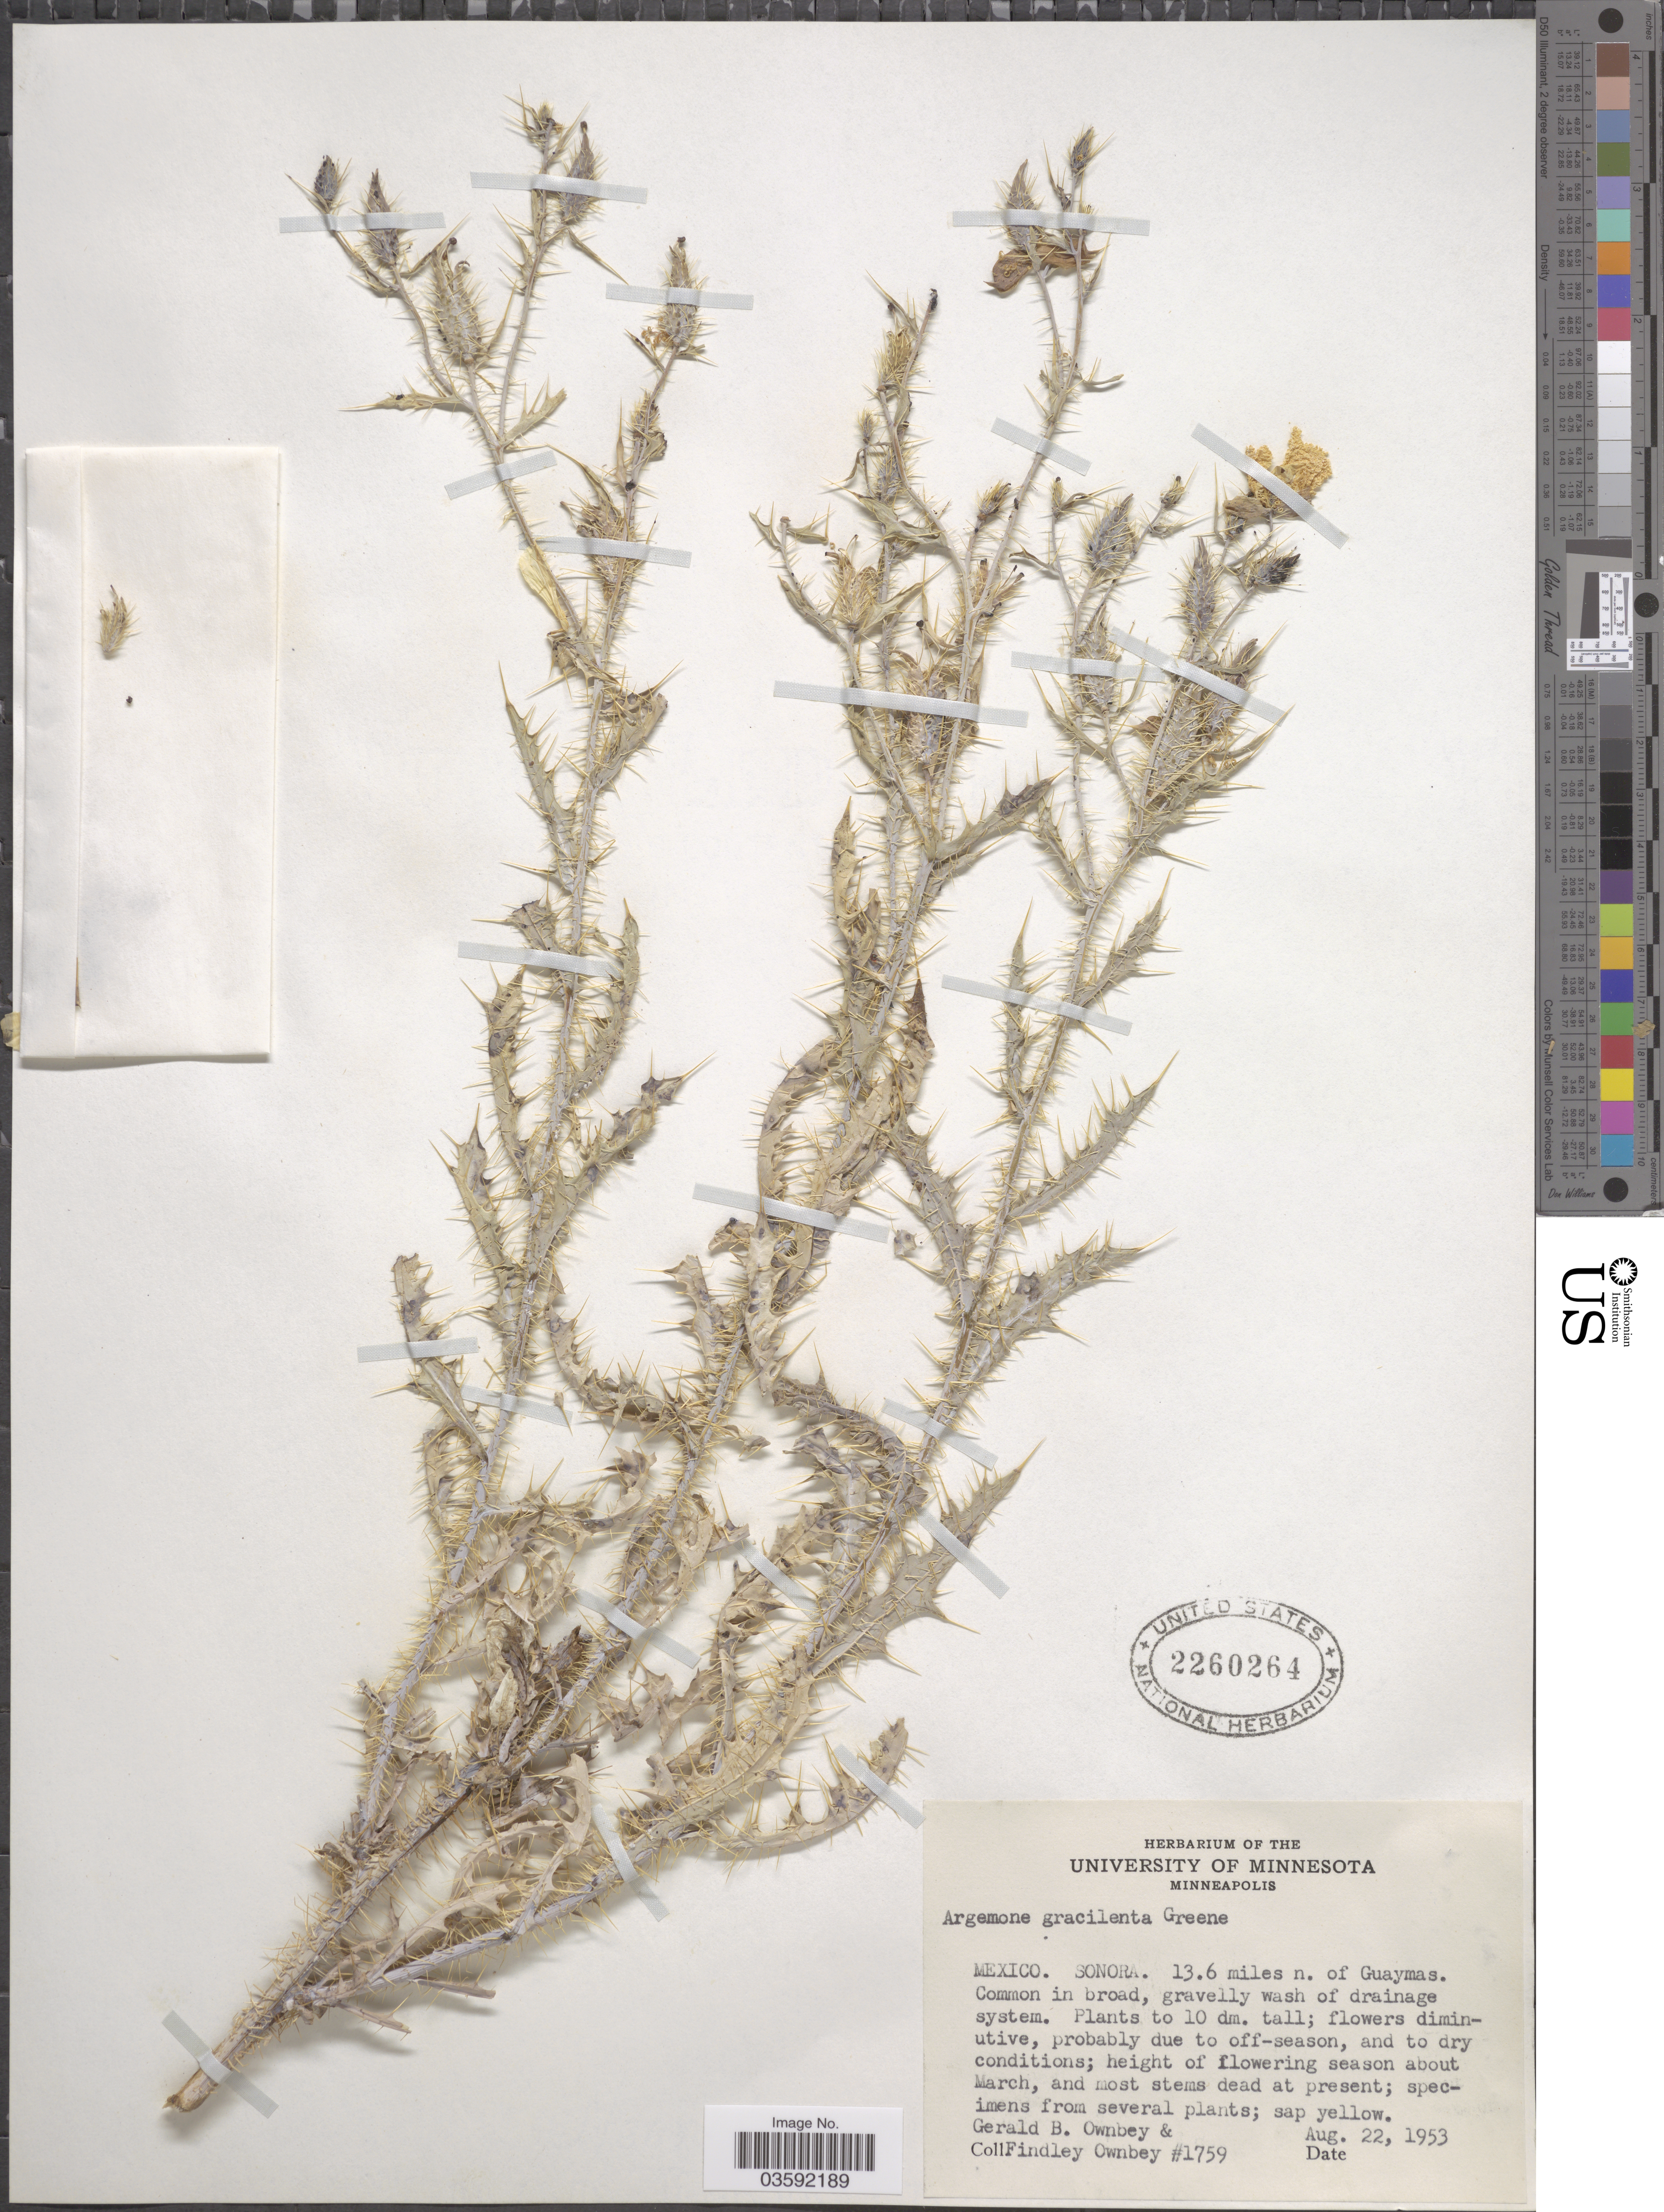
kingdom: Plantae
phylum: Tracheophyta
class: Magnoliopsida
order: Ranunculales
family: Papaveraceae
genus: Argemone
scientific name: Argemone gracilenta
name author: Greene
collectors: G. B. Ownbey & F. Ownbey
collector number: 1759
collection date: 1953-08-22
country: Mexico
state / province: Sonora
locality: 13.6 miles n. of Guaymas.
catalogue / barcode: US 2260264